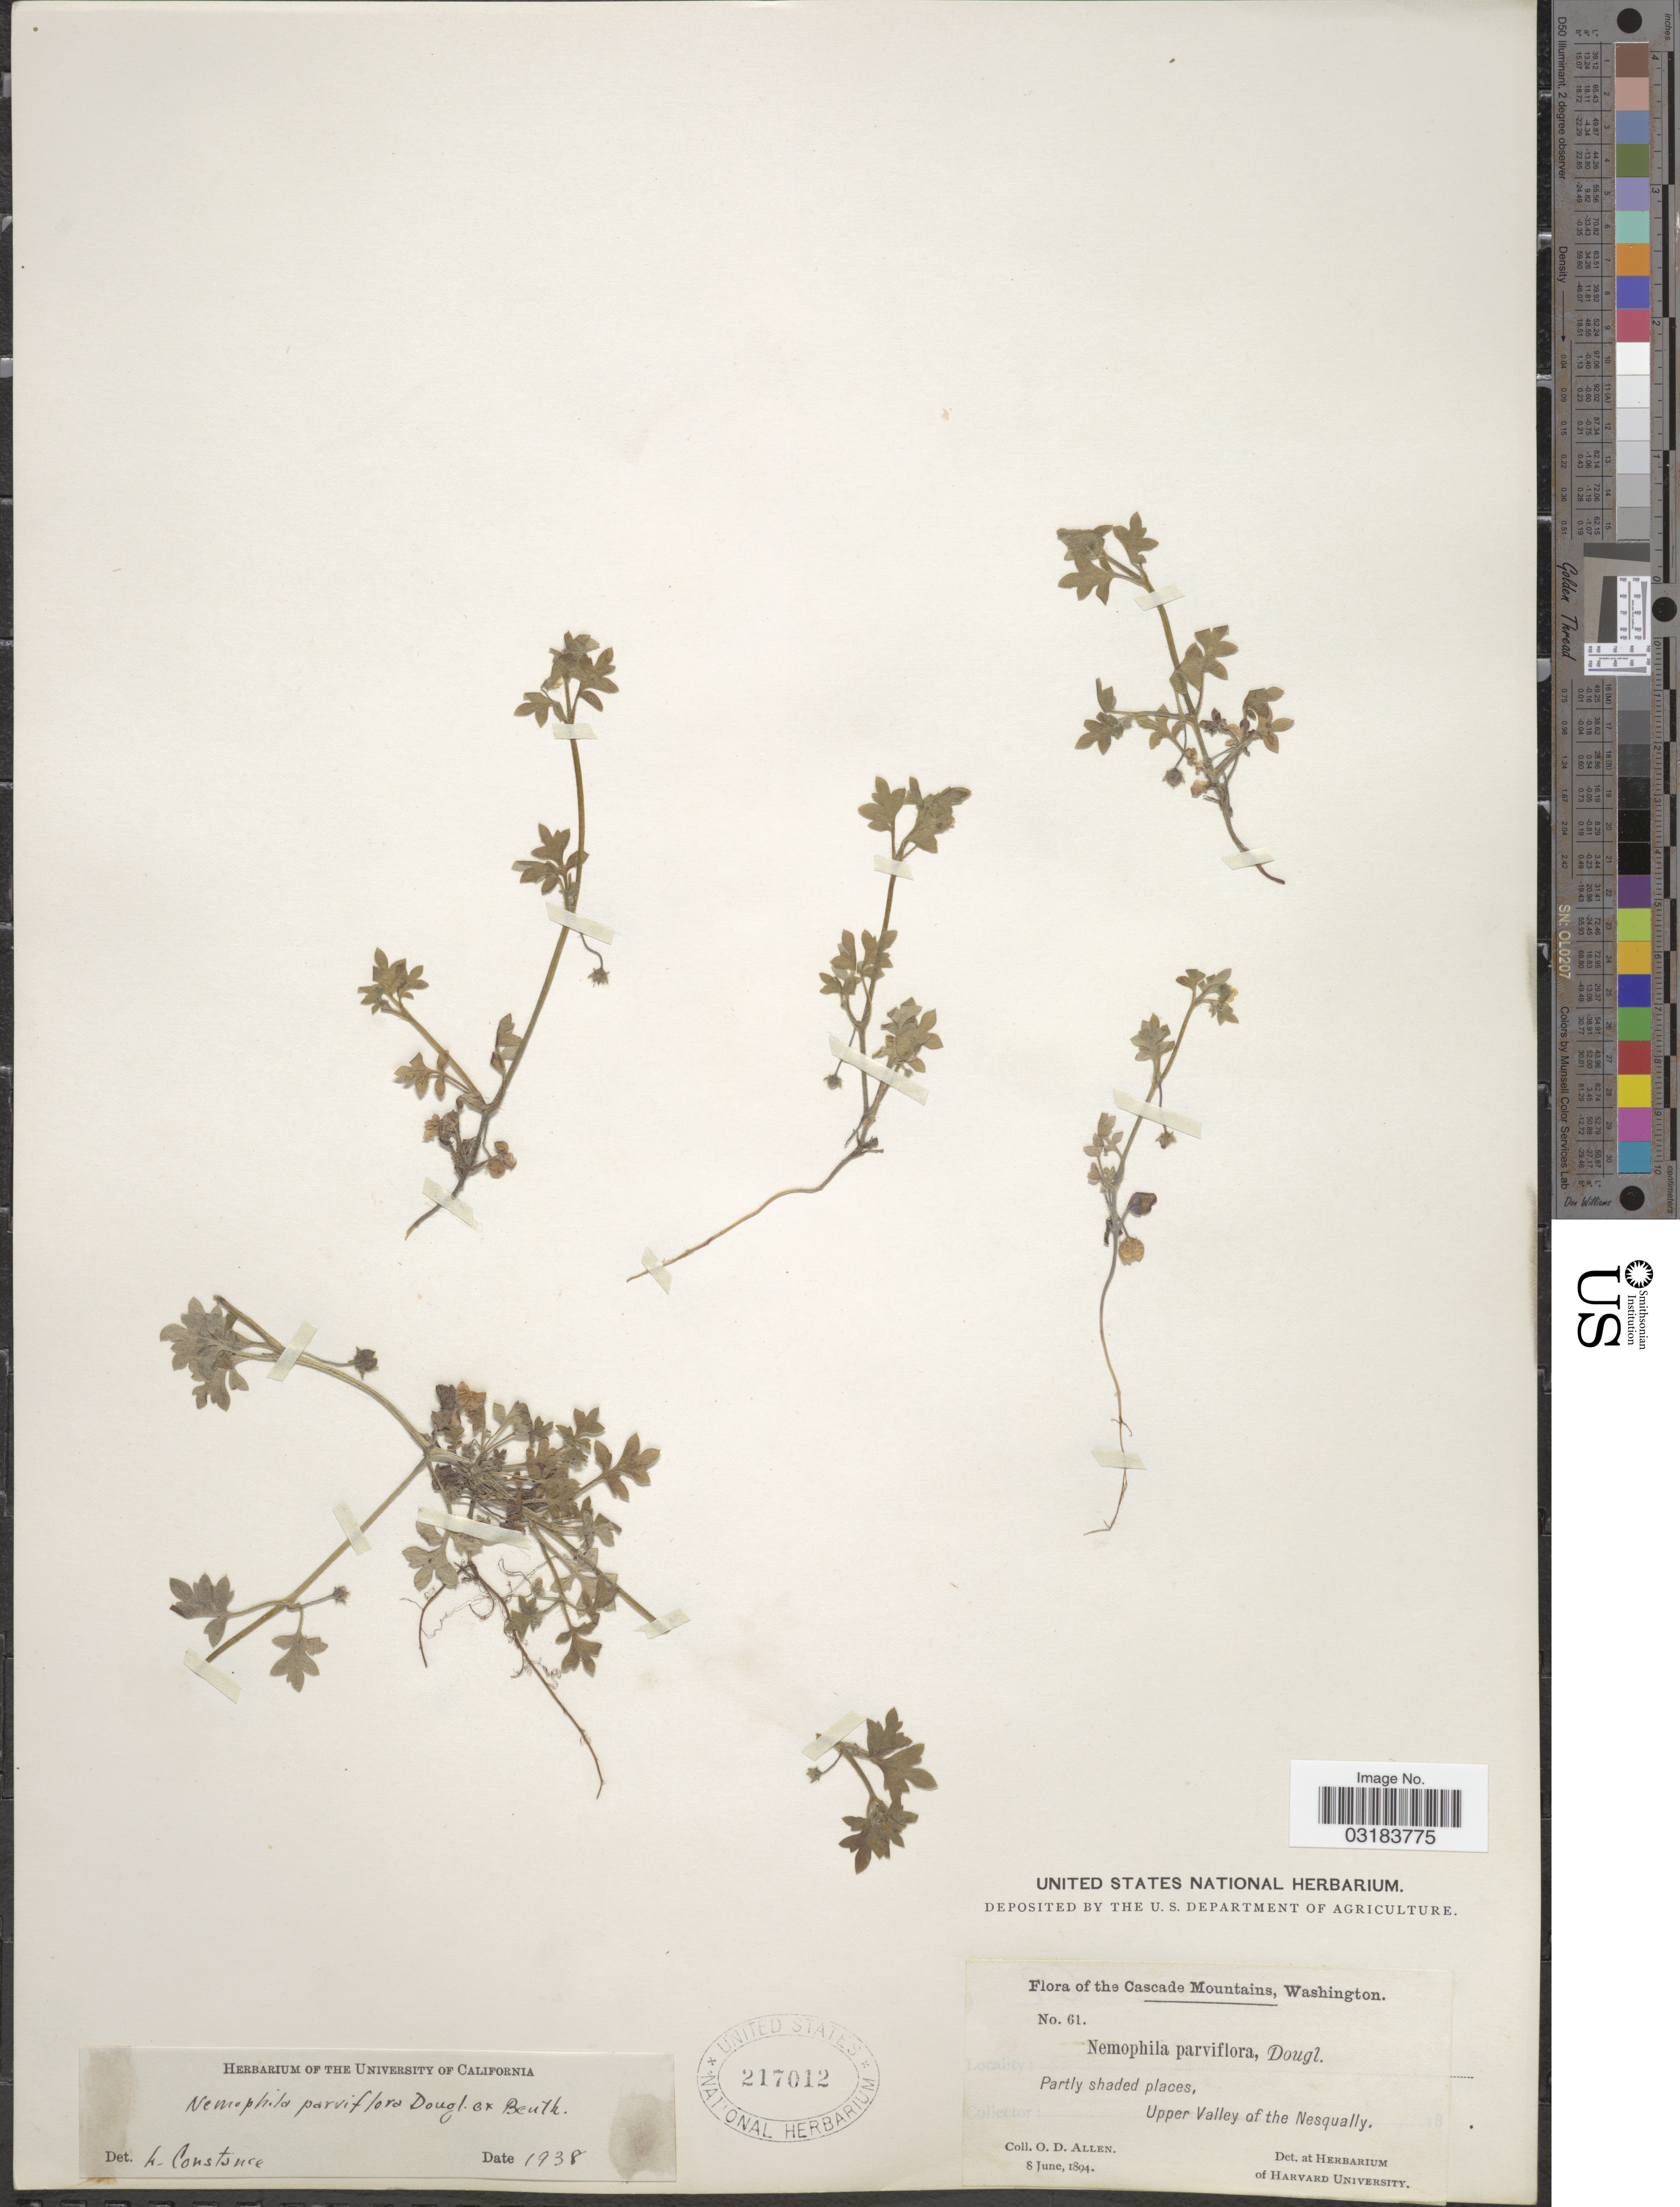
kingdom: Plantae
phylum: Tracheophyta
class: Magnoliopsida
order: Boraginales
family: Hydrophyllaceae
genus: Nemophila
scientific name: Nemophila parviflora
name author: Douglas ex Benth.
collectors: O. D. Allen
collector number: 61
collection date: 1894-06-08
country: United States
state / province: Washington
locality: Cascade Mountains. Upper Valley of the Nesqually.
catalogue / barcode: US 217012